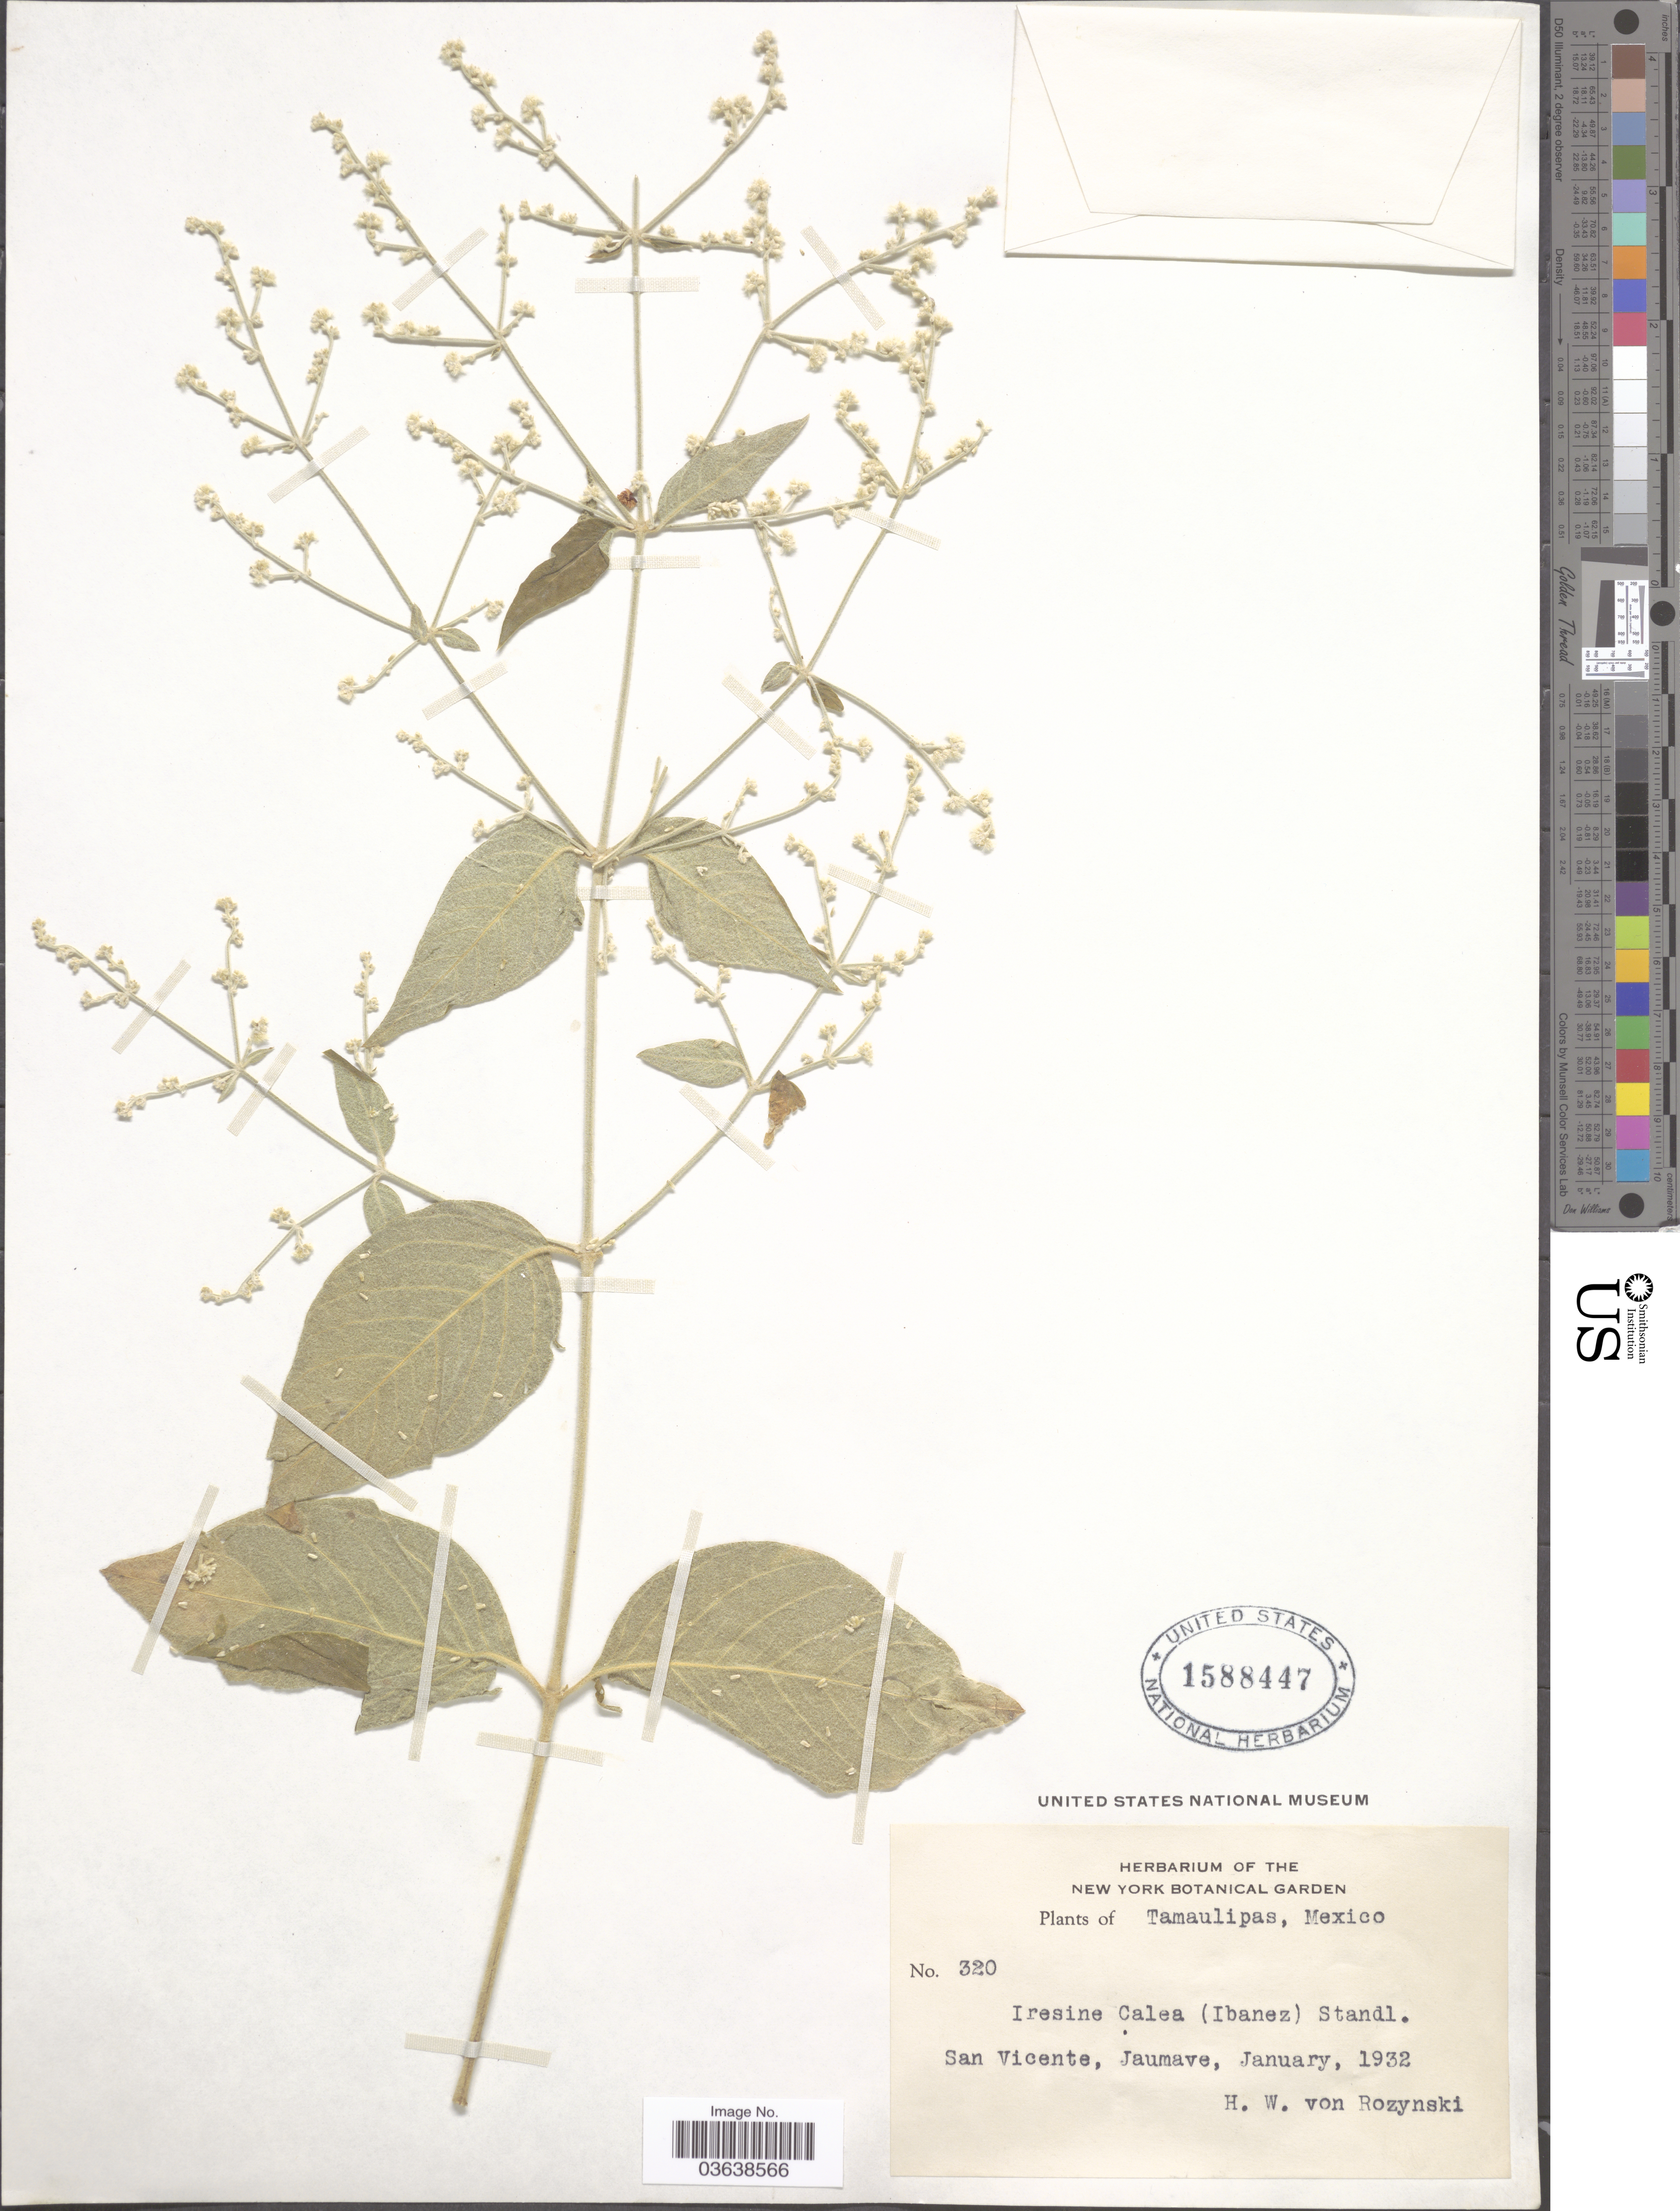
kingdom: Plantae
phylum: Tracheophyta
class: Magnoliopsida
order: Caryophyllales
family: Amaranthaceae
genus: Iresine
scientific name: Iresine calea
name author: (Ibáñez) Standl.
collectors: Rozynski, H. W. von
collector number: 320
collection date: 1932-01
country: Mexico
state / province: Tamaulipas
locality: San Vicente, Jaumave.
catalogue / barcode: US 1588447